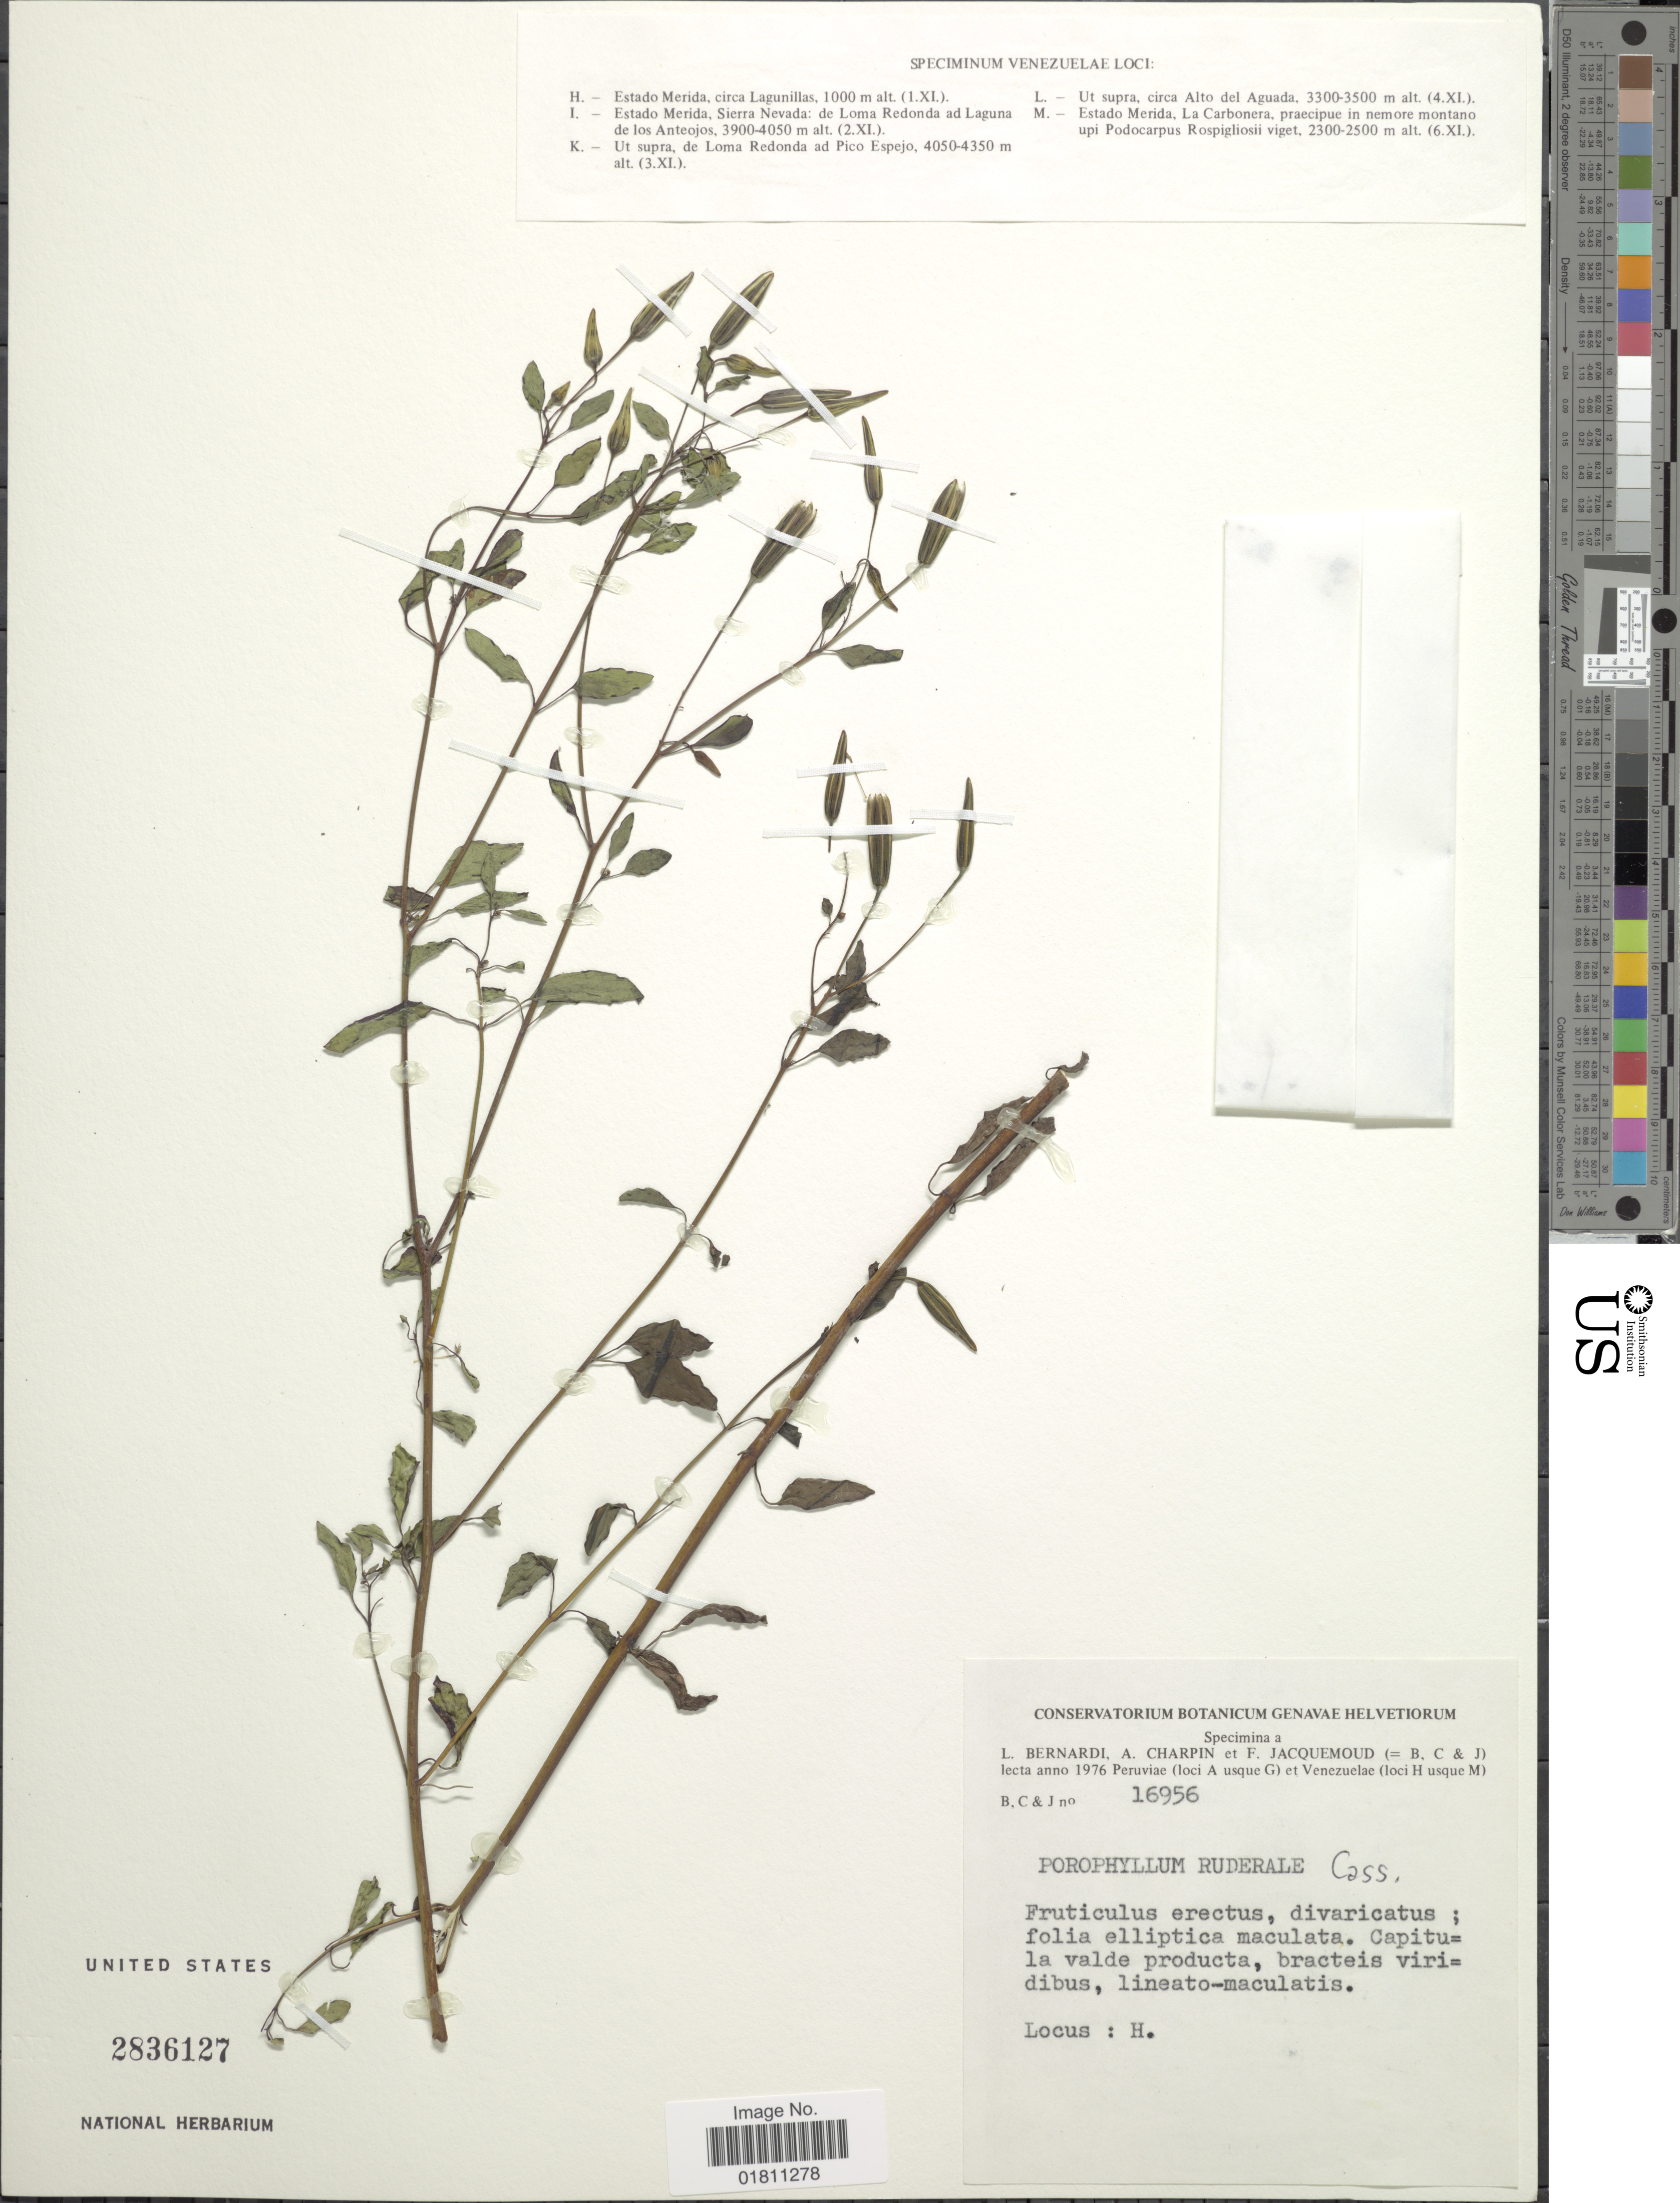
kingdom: Plantae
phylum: Tracheophyta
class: Magnoliopsida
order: Asterales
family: Asteraceae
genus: Porophyllum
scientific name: Porophyllum ruderale subsp. ruderale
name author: (Jacq.) Cass.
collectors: L. Bernardi, A. Charpin & F. Jacquemoud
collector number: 16956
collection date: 1976-11-01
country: Venezuela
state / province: Mérida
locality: Circa Lagunillas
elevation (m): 1000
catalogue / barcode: US 2836127